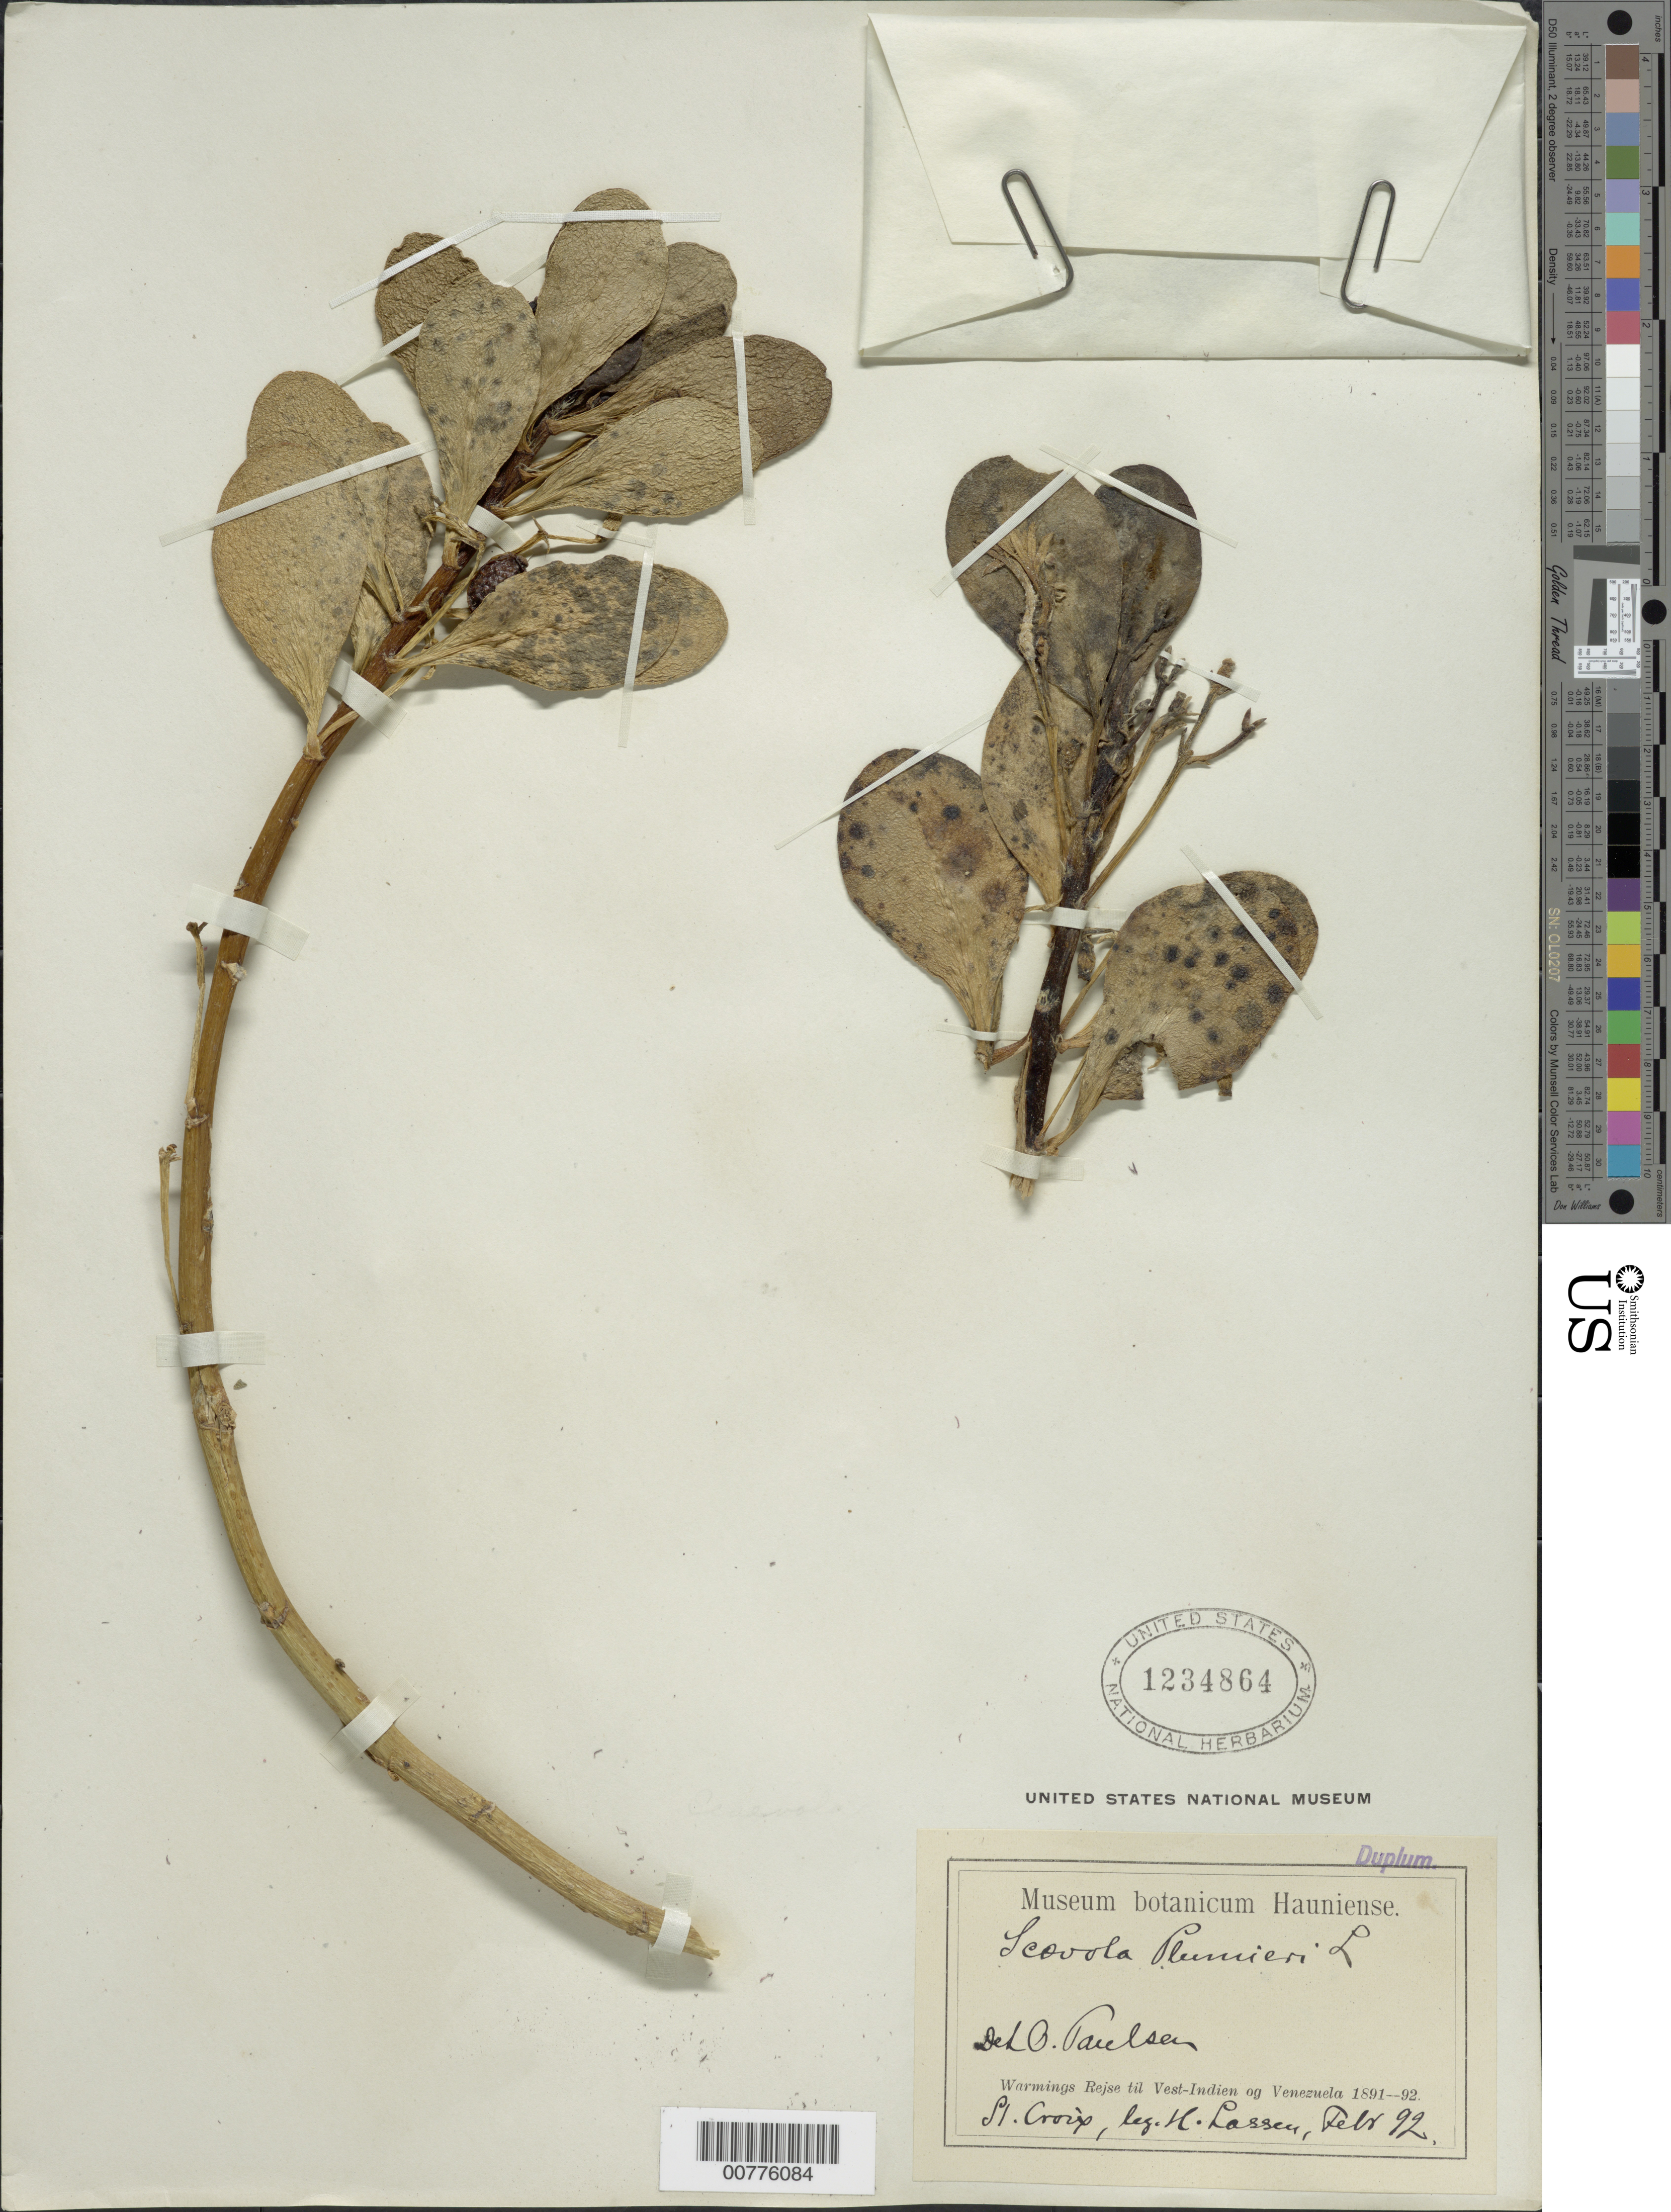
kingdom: Plantae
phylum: Tracheophyta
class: Magnoliopsida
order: Asterales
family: Goodeniaceae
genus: Scaevola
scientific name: Scaevola plumieri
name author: (L.) Vahl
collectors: H. Lasser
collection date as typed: Feb 1892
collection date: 1892-02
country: U.S. Virgin Islands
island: St. Croix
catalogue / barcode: US 1234864